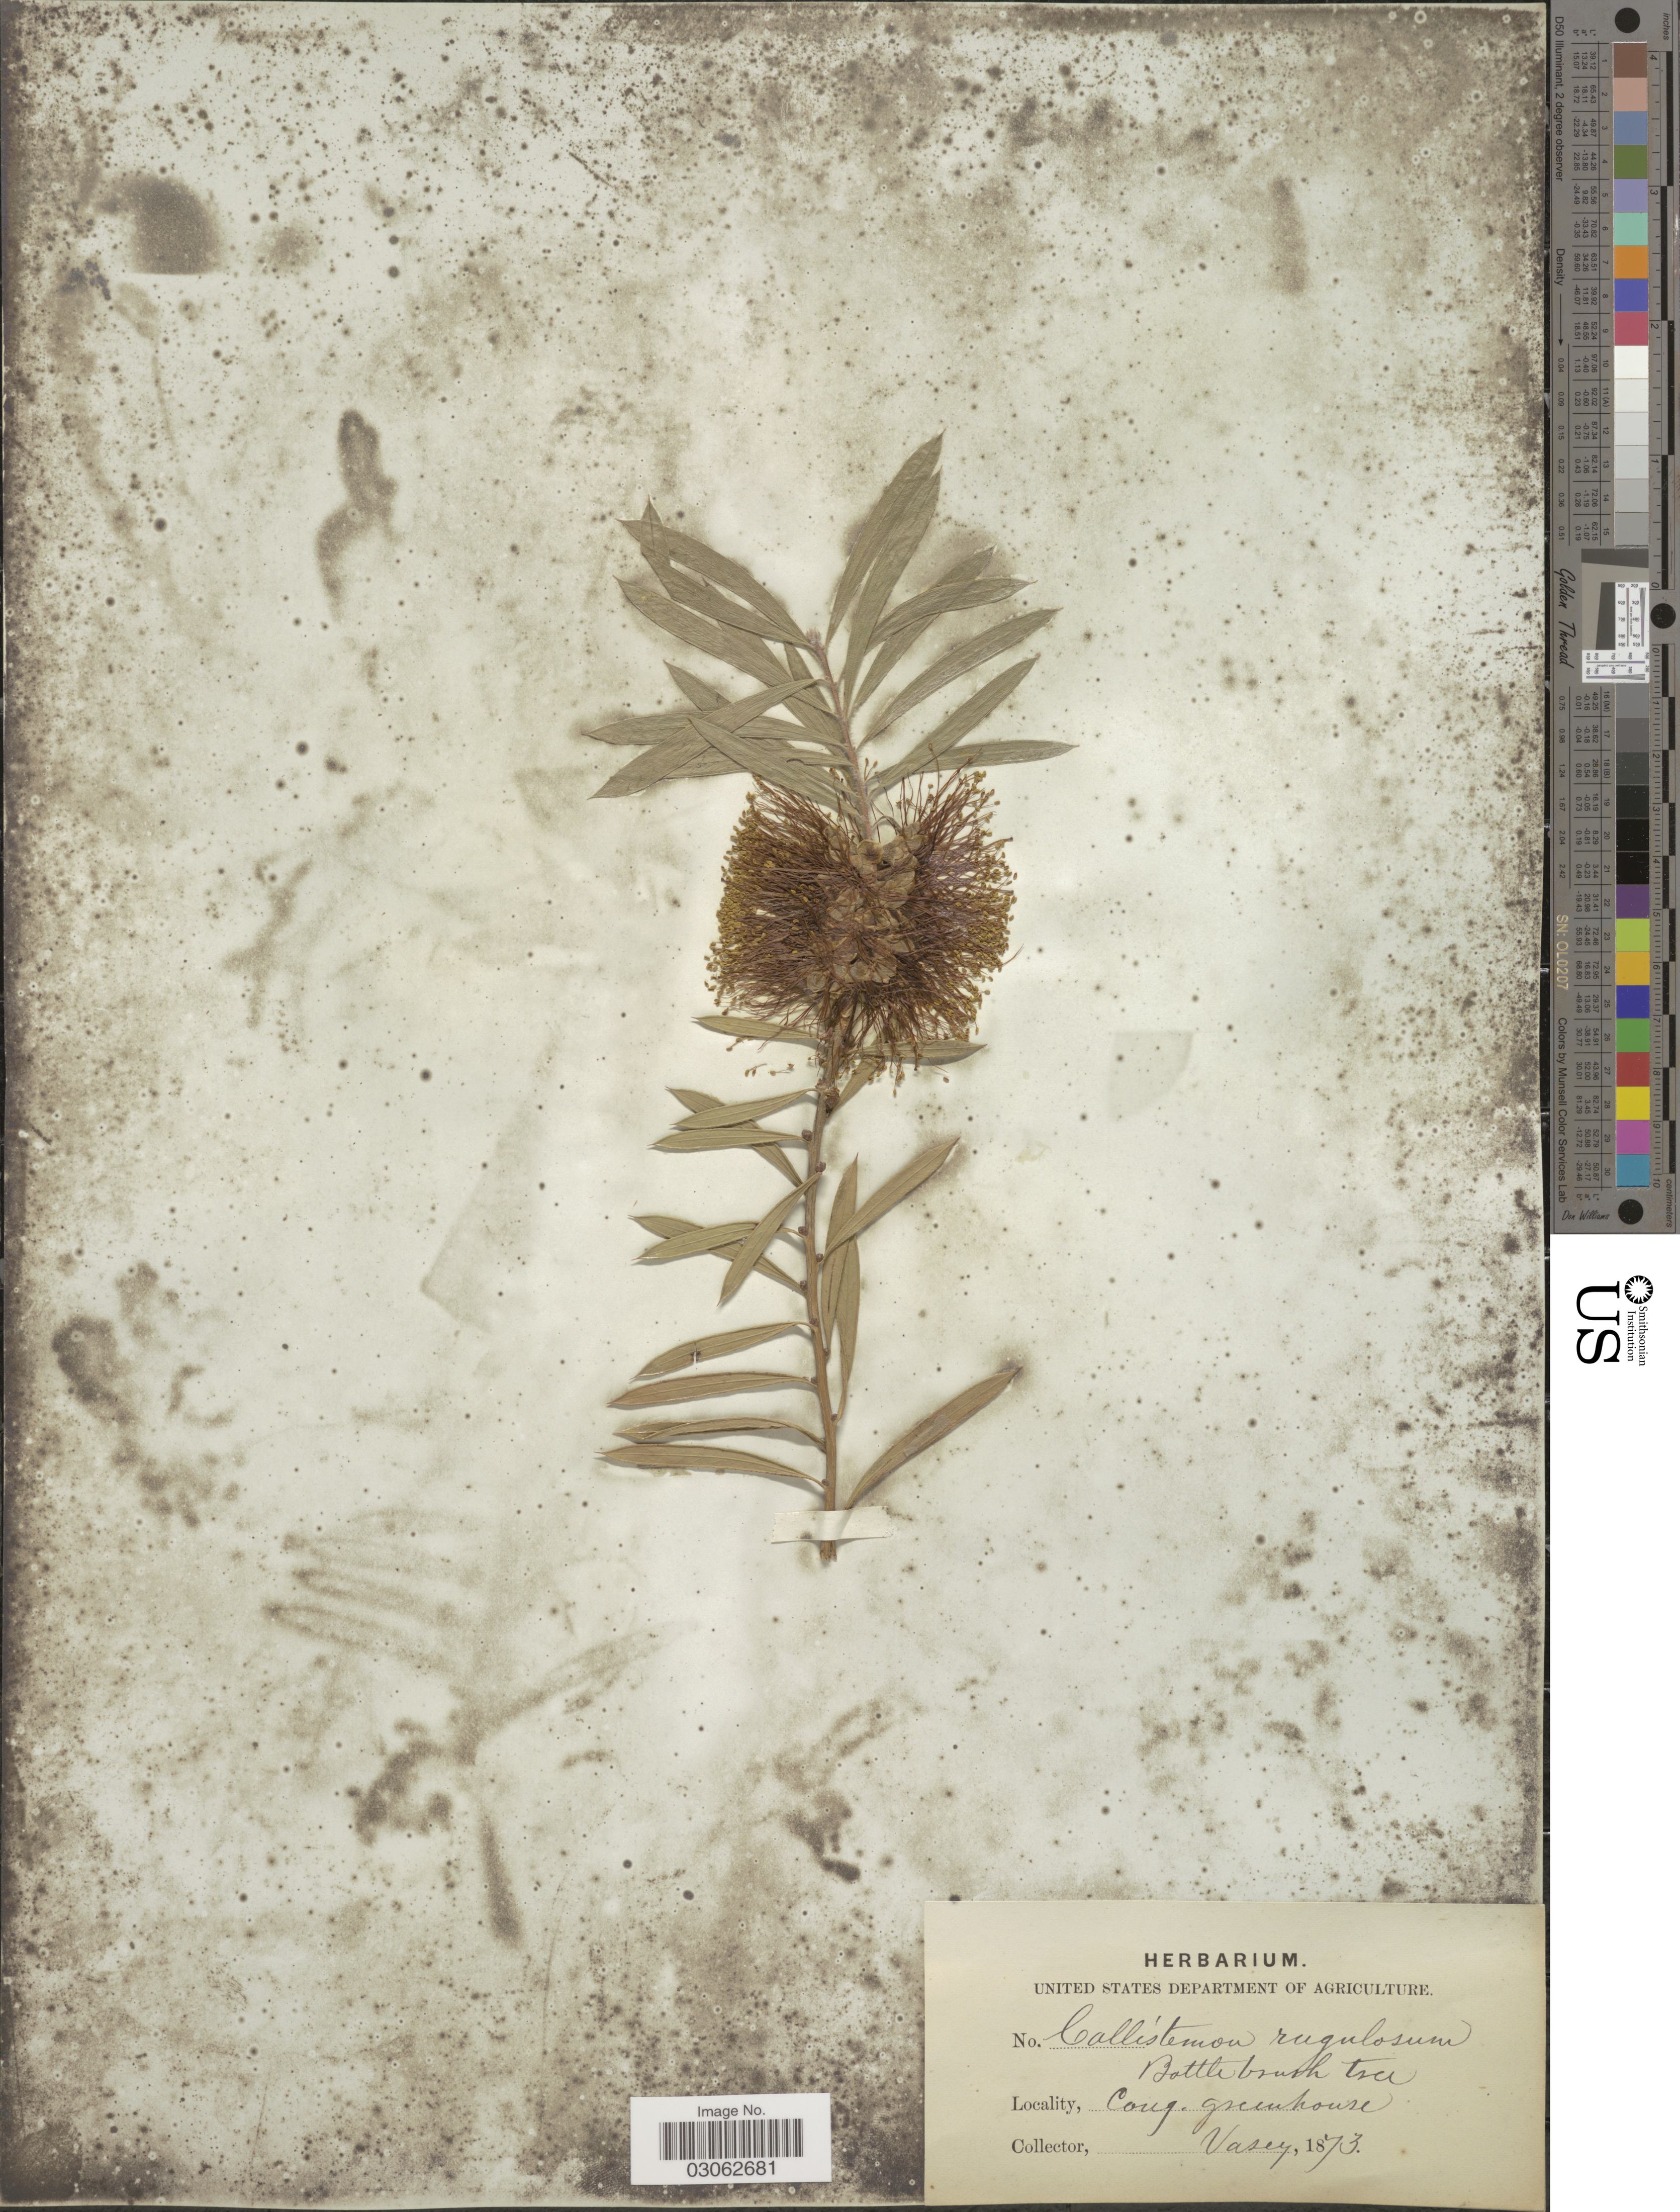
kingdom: Plantae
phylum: Tracheophyta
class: Magnoliopsida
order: Myrtales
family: Myrtaceae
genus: Callistemon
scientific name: Callistemon rugulosus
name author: (Link) DC.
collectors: Vasey, --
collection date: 1873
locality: Cult. greenhouse.